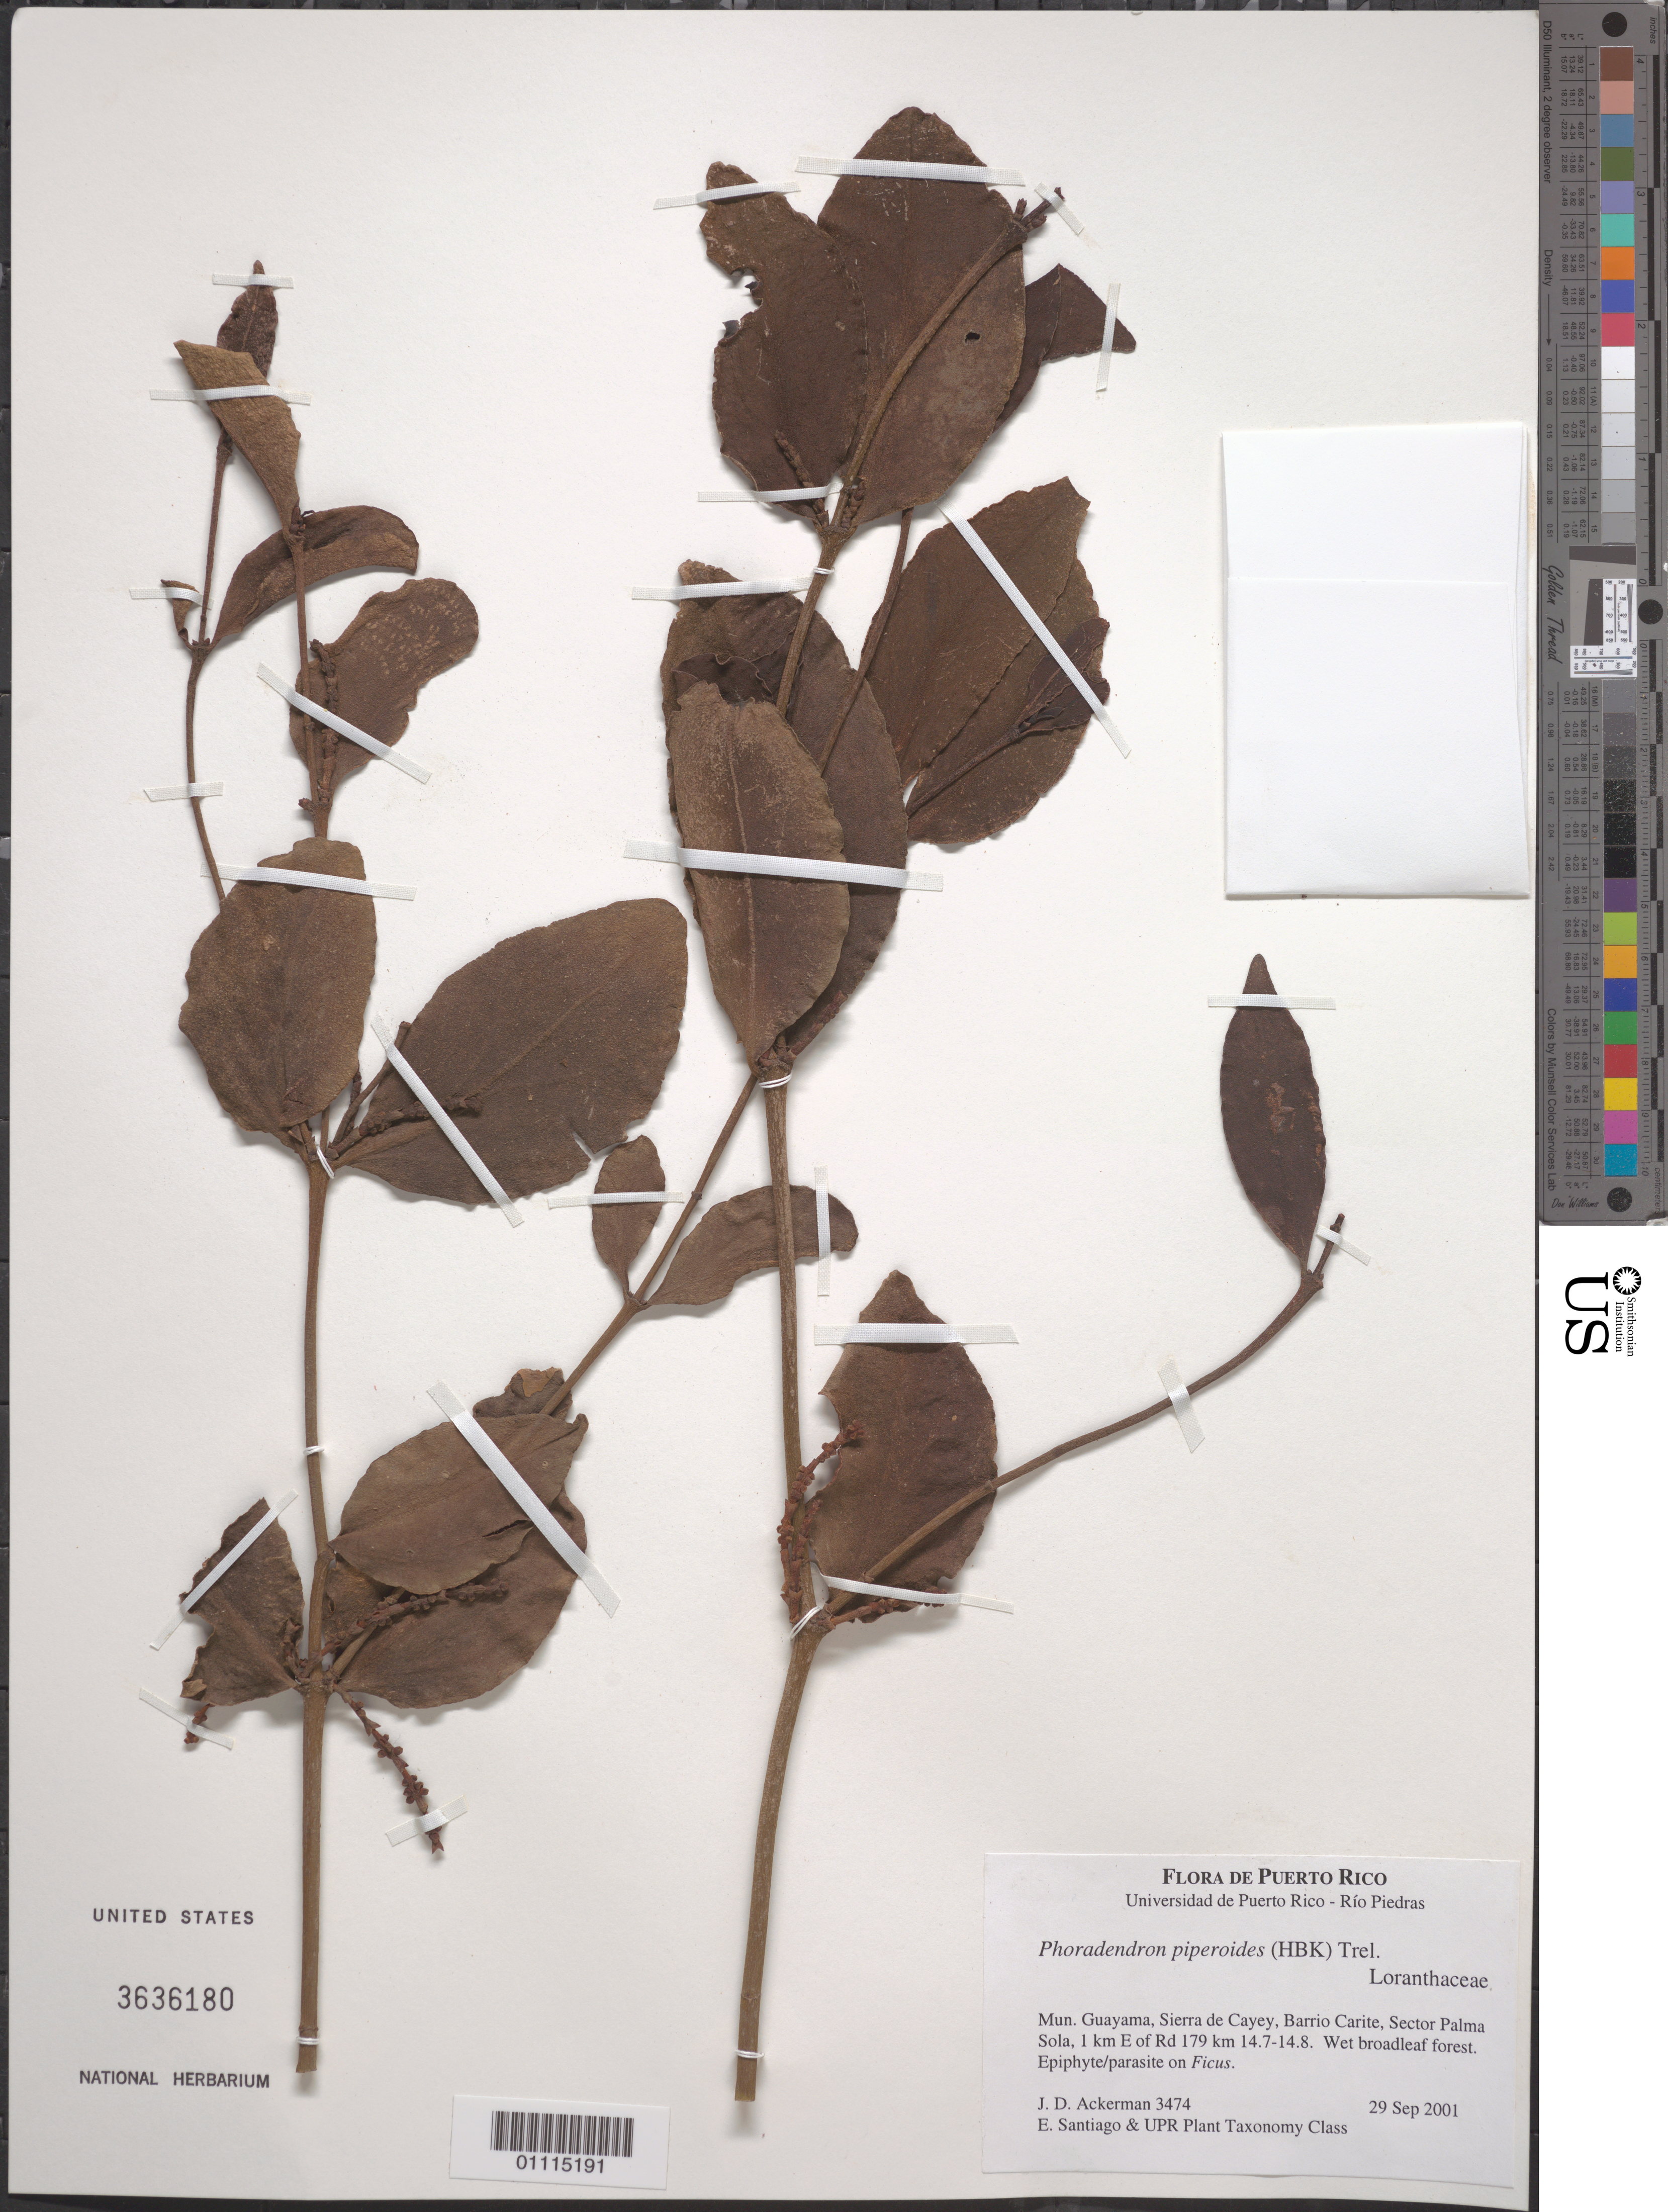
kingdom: Plantae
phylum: Tracheophyta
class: Magnoliopsida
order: Santalales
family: Viscaceae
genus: Phoradendron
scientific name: Phoradendron piperoides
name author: (Kunth) Trel.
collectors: J. D. Ackerman et al.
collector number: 3474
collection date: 2001-09-29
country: Puerto Rico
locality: Mun. Guayama, Sierra de Cayey, Barrio Carite, Sector Palma Sola, 1 km E of Rd 179, km 14.7-14.8.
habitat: Wet broadleaf forest.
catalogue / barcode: US 3636180